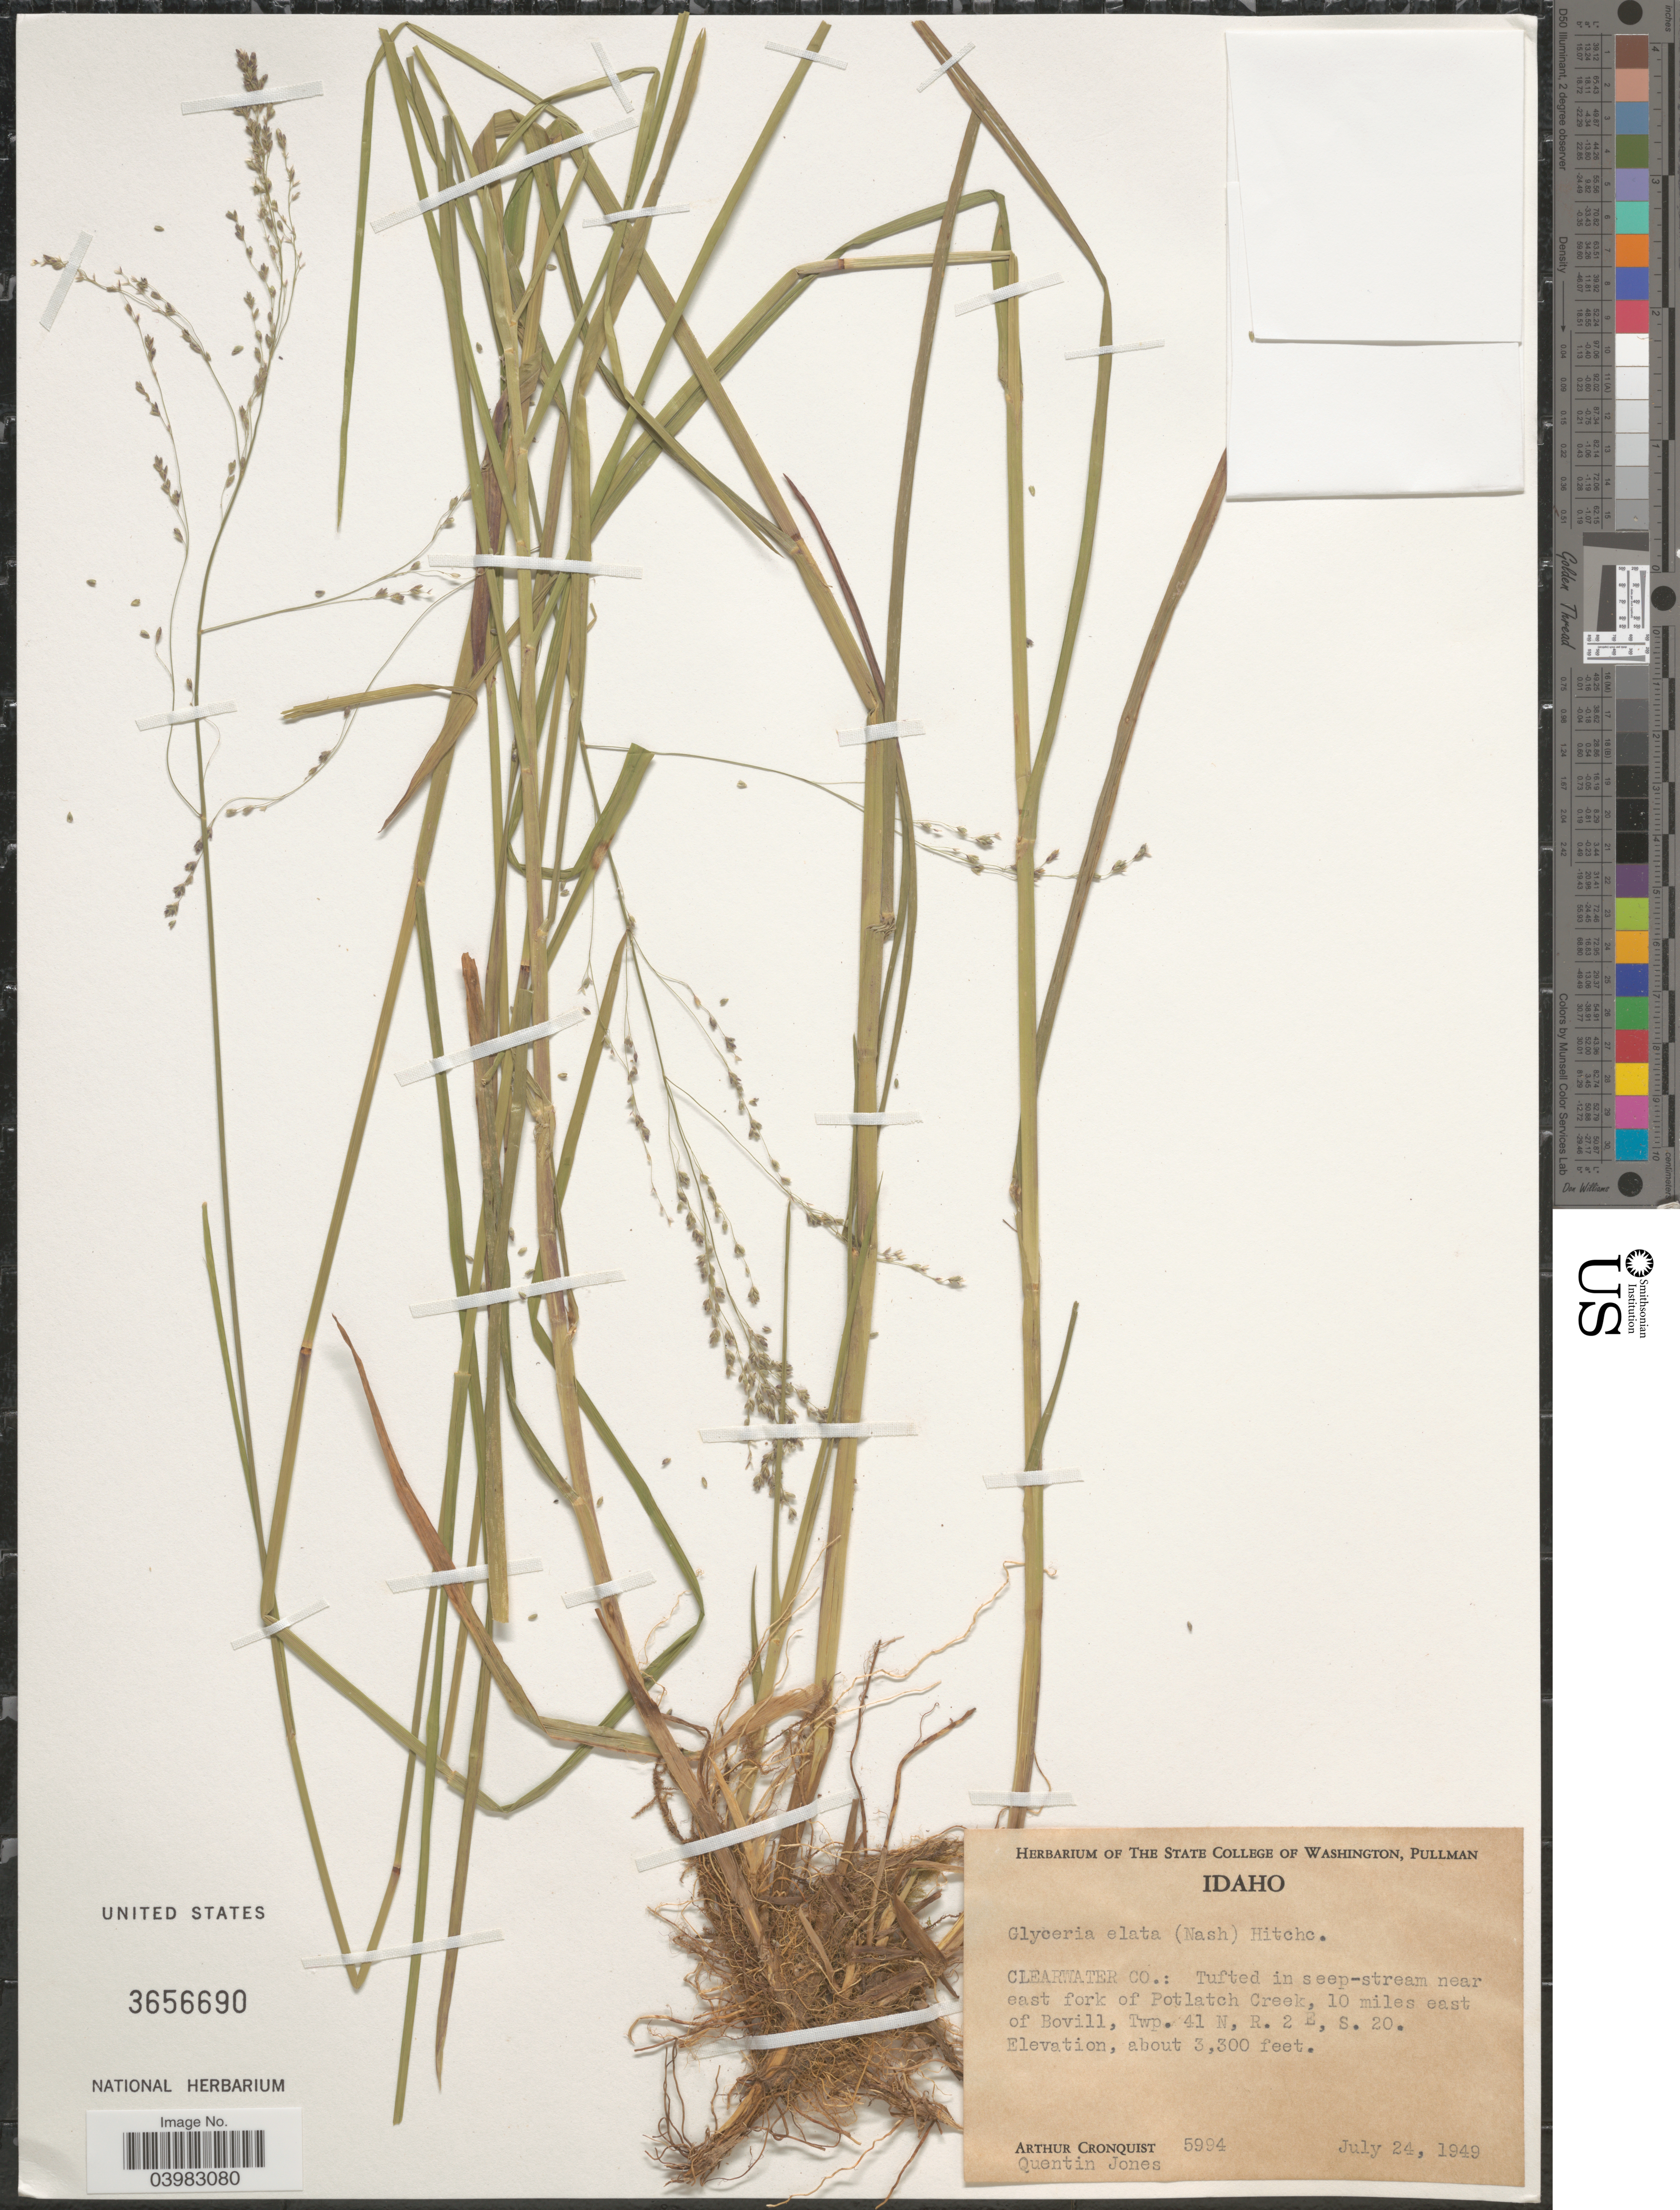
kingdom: Plantae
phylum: Tracheophyta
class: Liliopsida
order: Poales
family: Poaceae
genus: Glyceria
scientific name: Glyceria elata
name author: (Nash) M.E. Jones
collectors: A. J. Cronquist & Q. Jones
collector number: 5994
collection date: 1949-07-24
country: United States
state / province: Idaho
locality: Clearwater Co.: Tufted in seep-stream near east fork of Potlatch Creek, 10 miles east of Bovill, Twp. 41 N, R. 2 E, S. 20.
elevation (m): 1006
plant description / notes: Mullinger, M.D. - University of Vermont - leaf tissue:DNA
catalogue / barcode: US 3656690